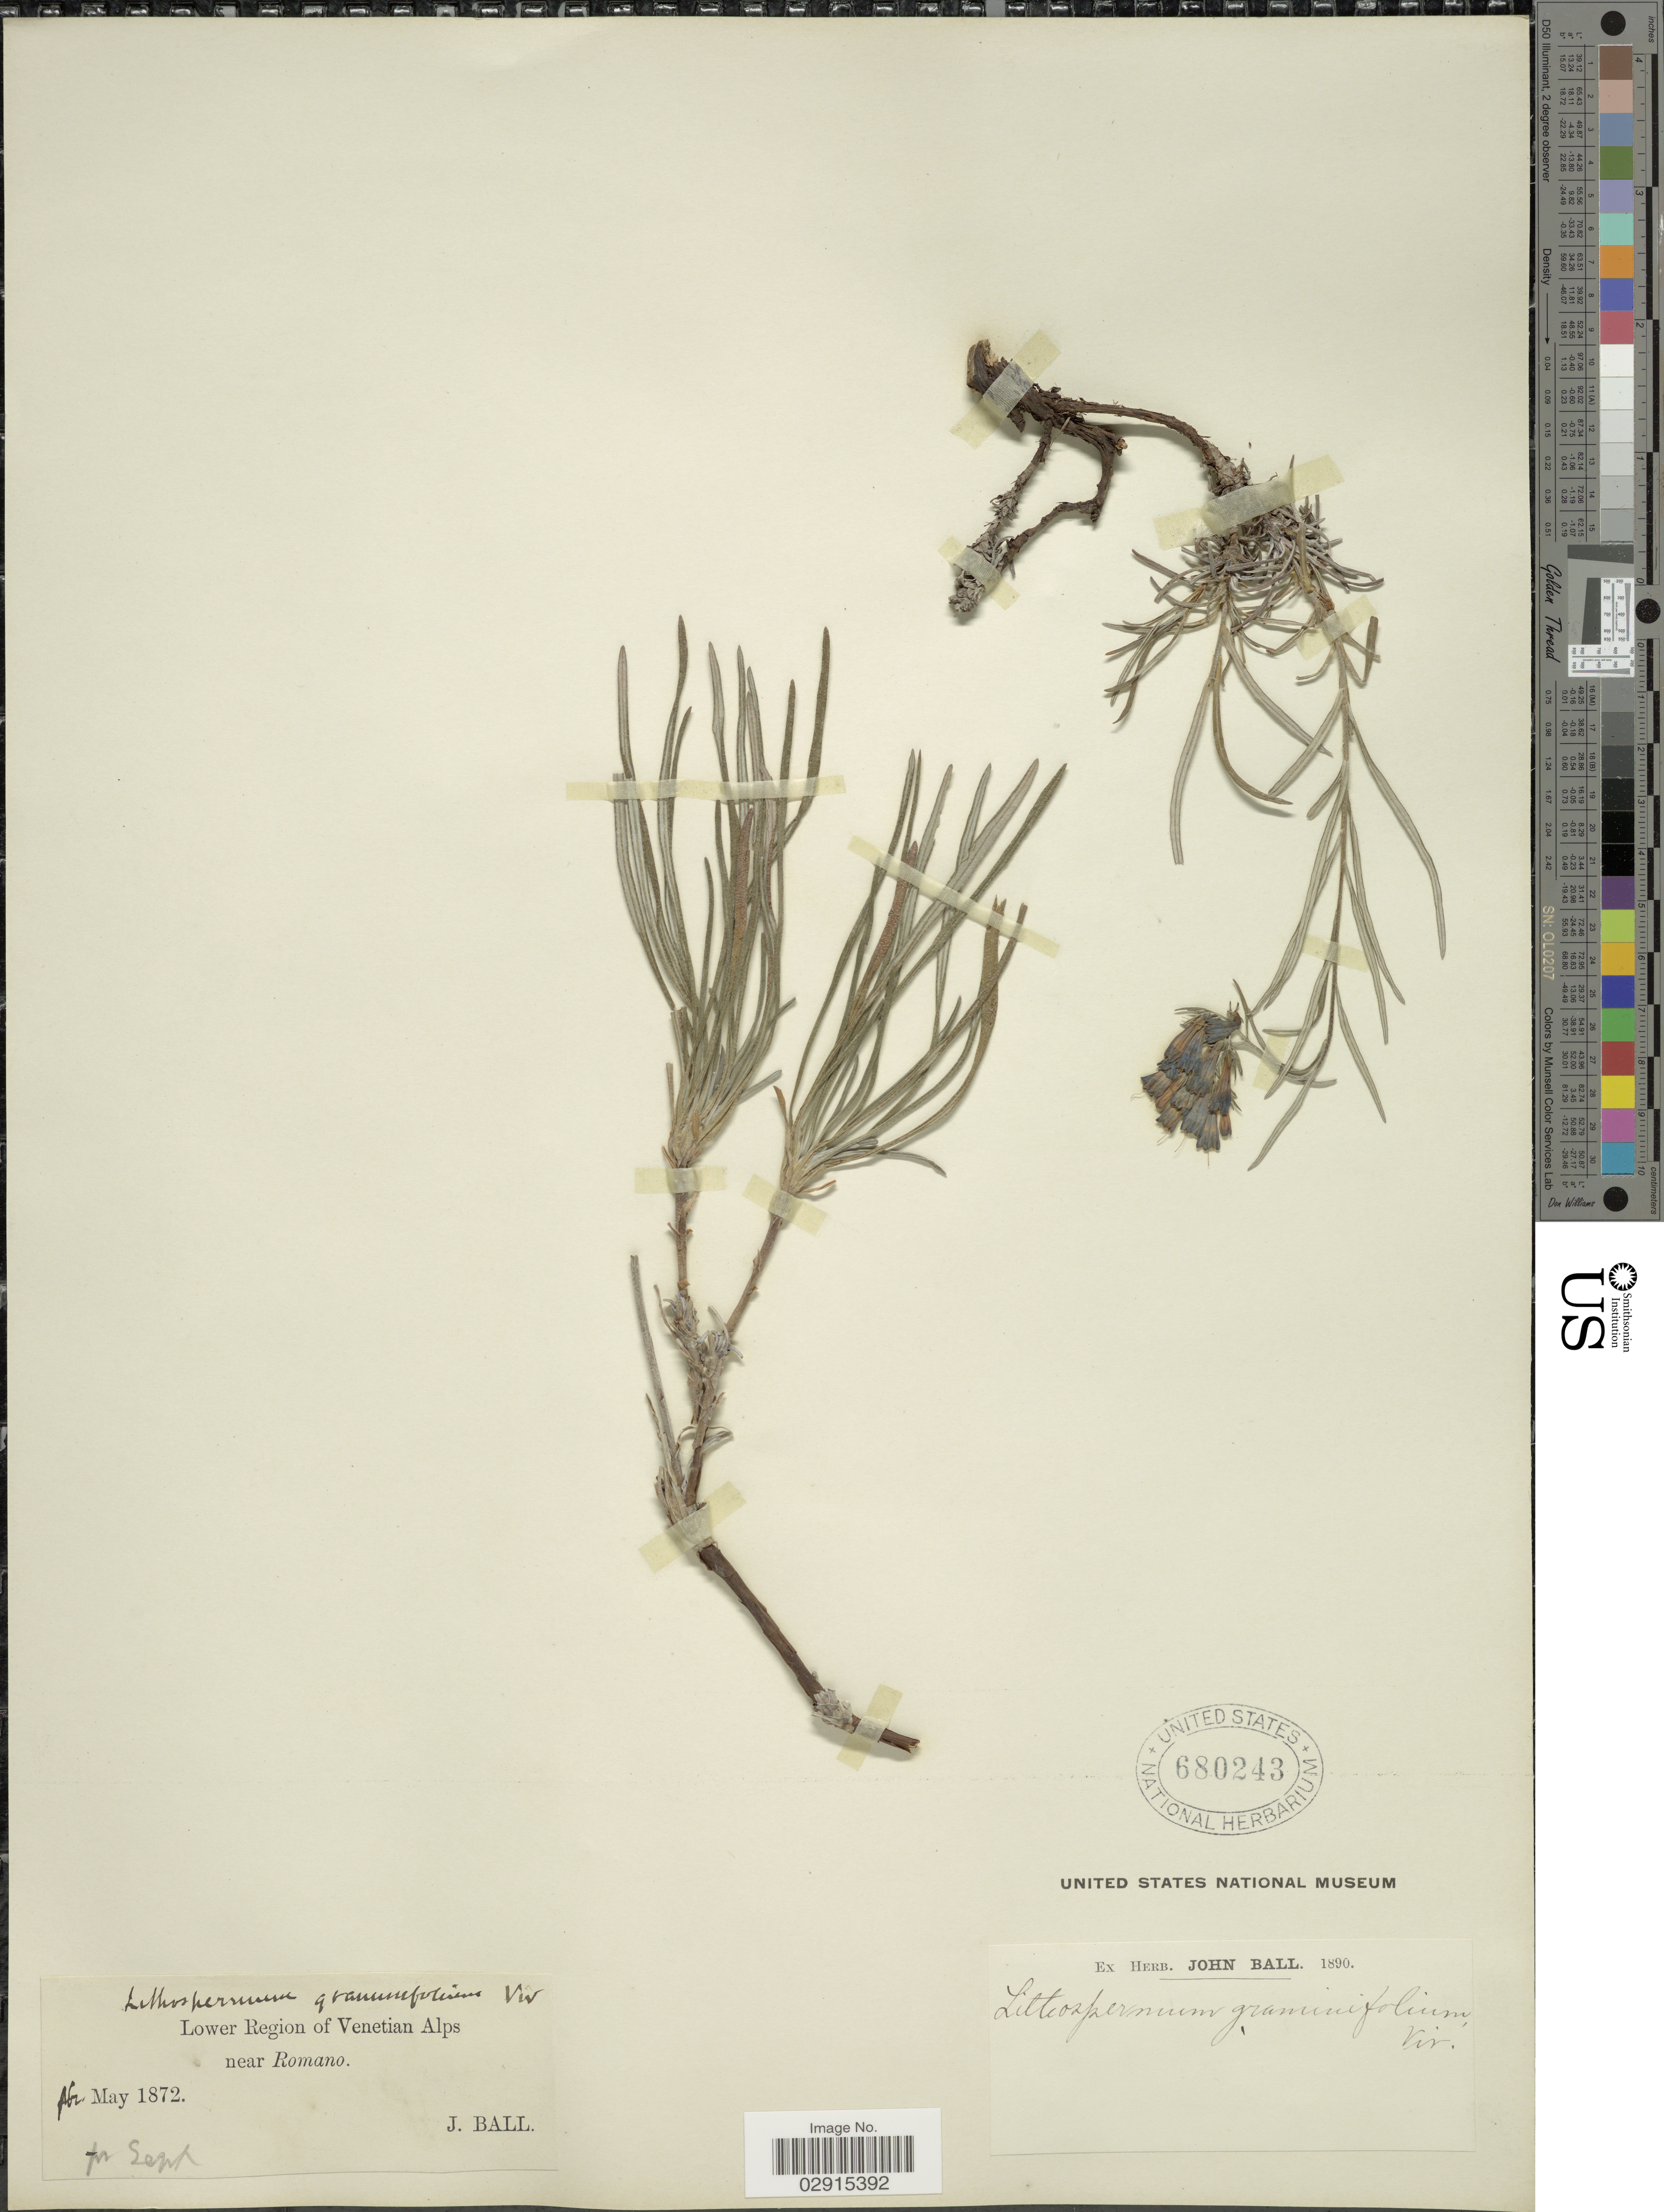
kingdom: Plantae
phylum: Tracheophyta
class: Magnoliopsida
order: Boraginales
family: Boraginaceae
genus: Lithospermum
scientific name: Lithospermum graminifolium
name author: Viv.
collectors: J. Ball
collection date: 1872-04/1872-05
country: Italy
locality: Lower Region of Venetian Alps near Romano.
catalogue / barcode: US 680243